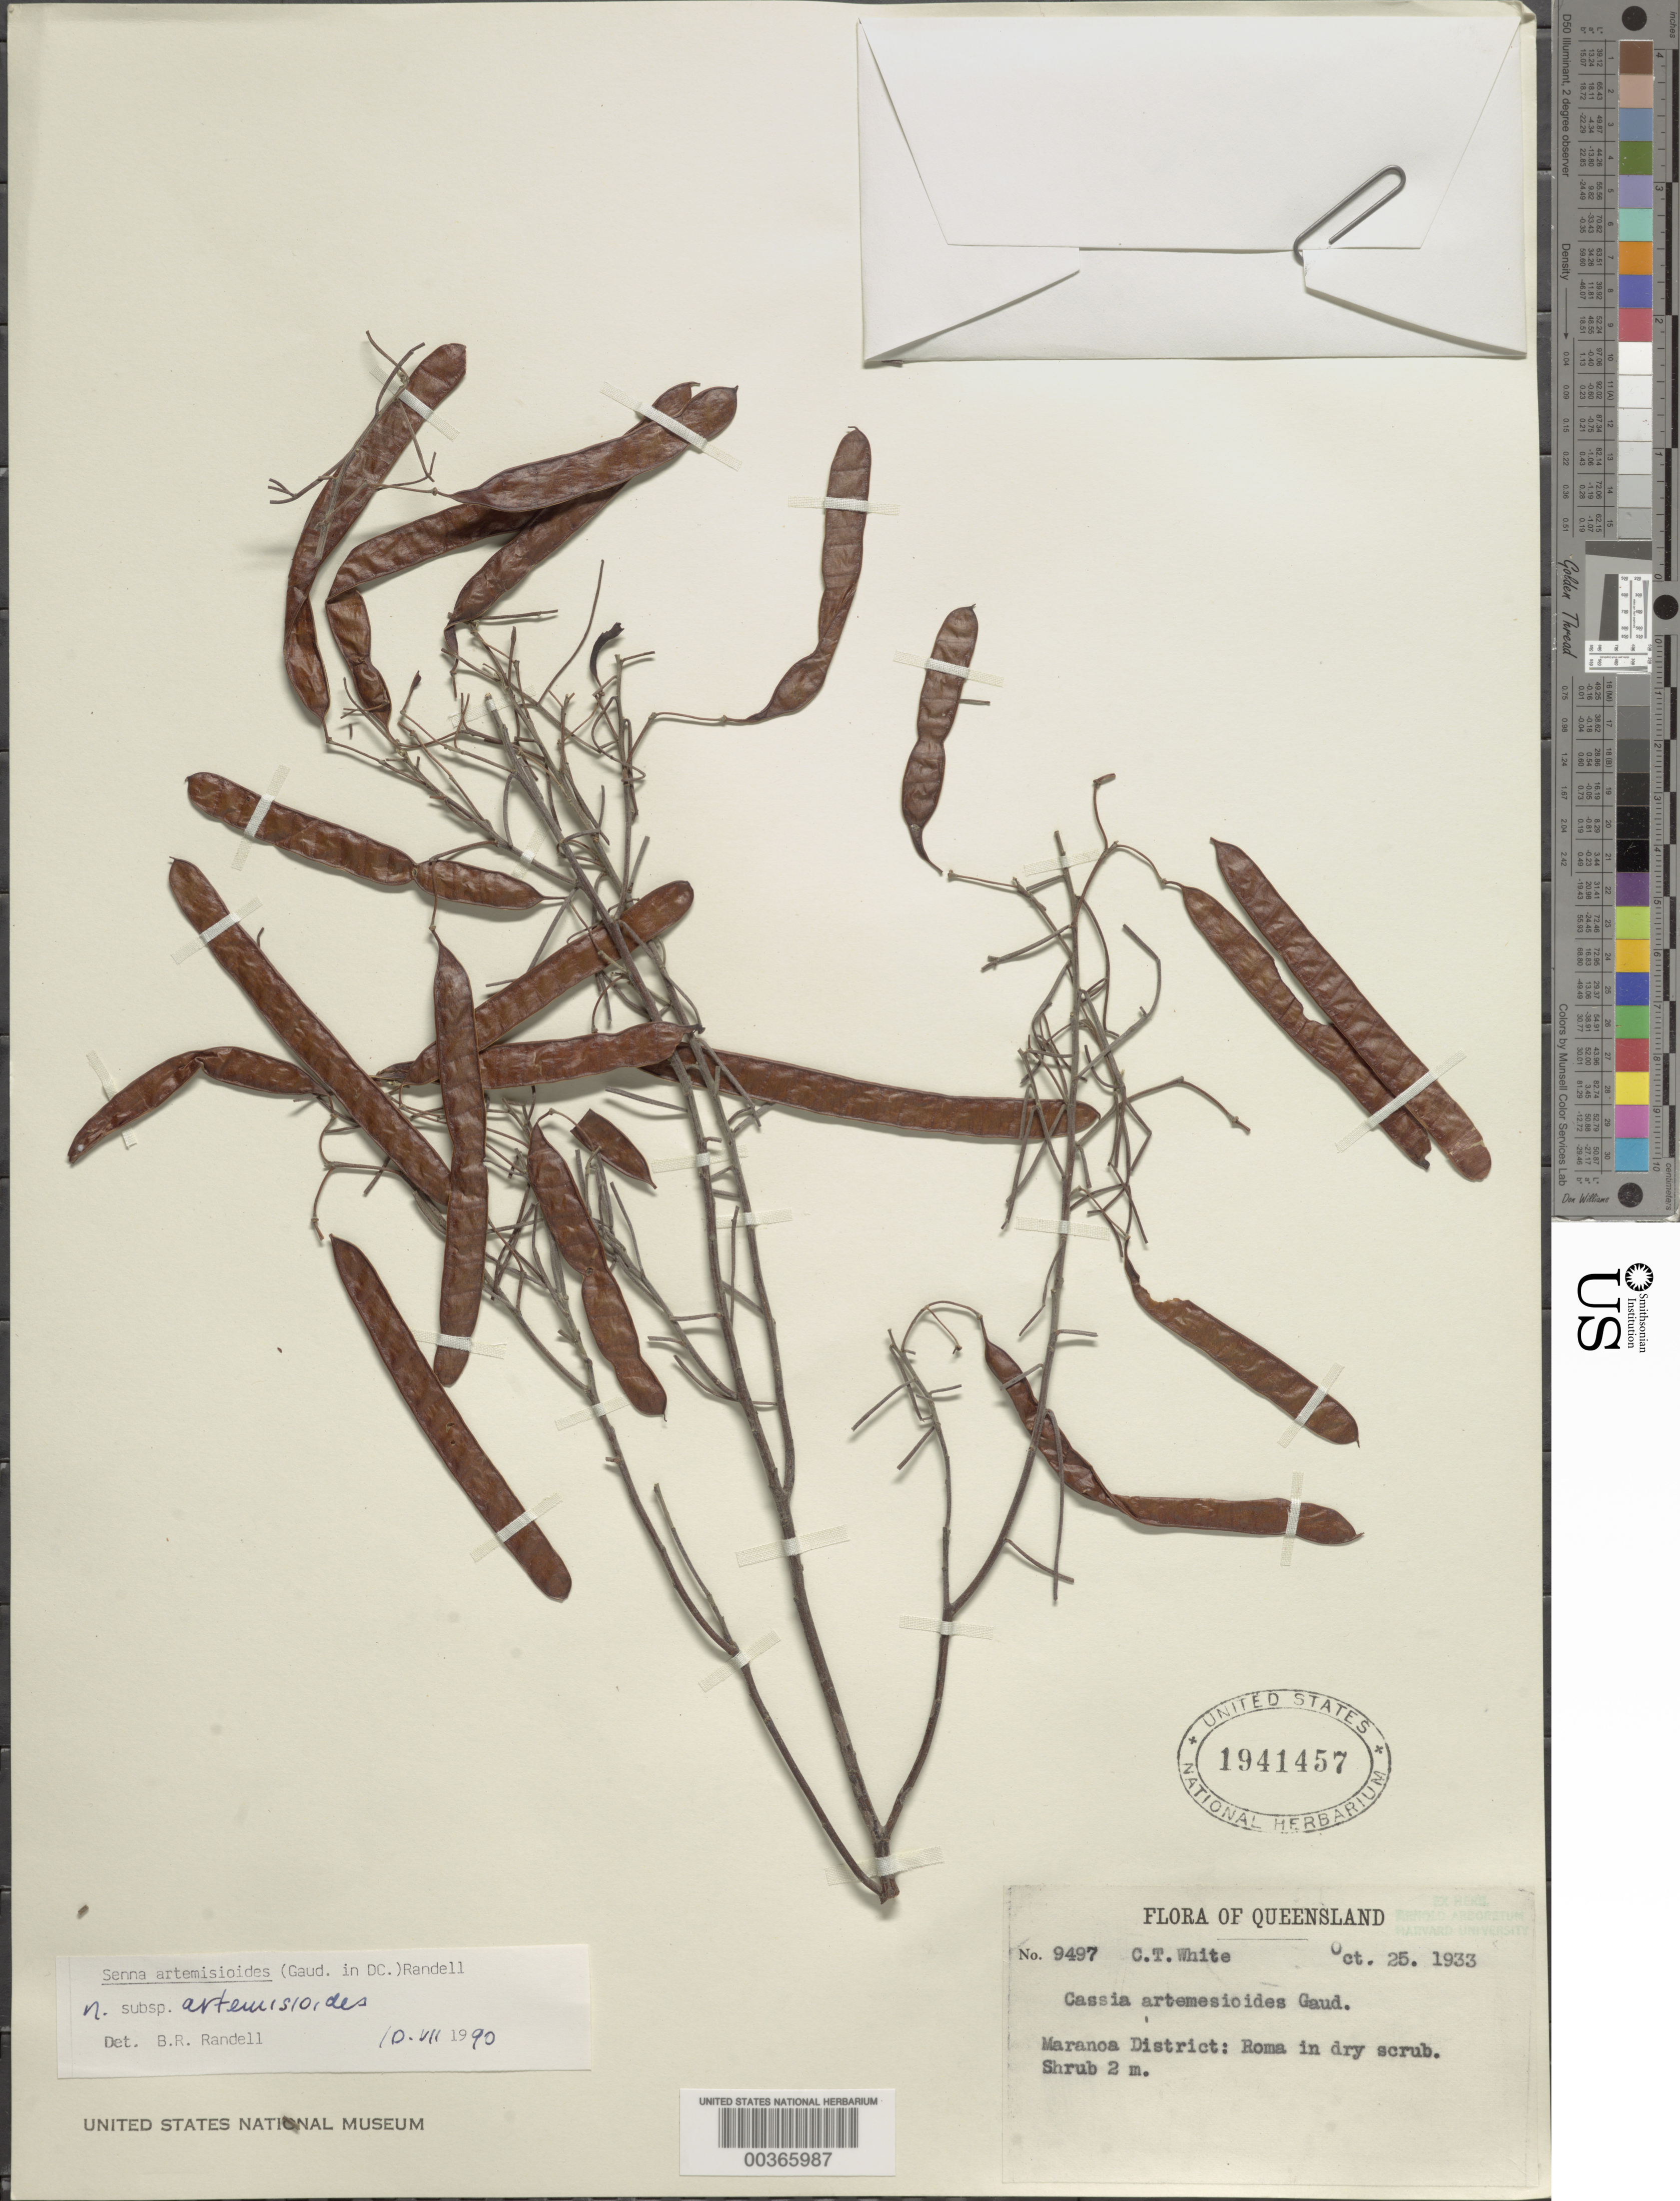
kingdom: Plantae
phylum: Tracheophyta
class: Magnoliopsida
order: Fabales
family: Fabaceae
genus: Senna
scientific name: Senna artemisioides subsp. artemisioides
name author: (Gaudich. ex DC.) Randell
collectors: C. T. White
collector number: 9497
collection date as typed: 25 Oct 1933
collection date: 1933-10-25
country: Australia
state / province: Queensland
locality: Maranoa dist. (?), roma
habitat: Dry scrub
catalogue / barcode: US 1941457